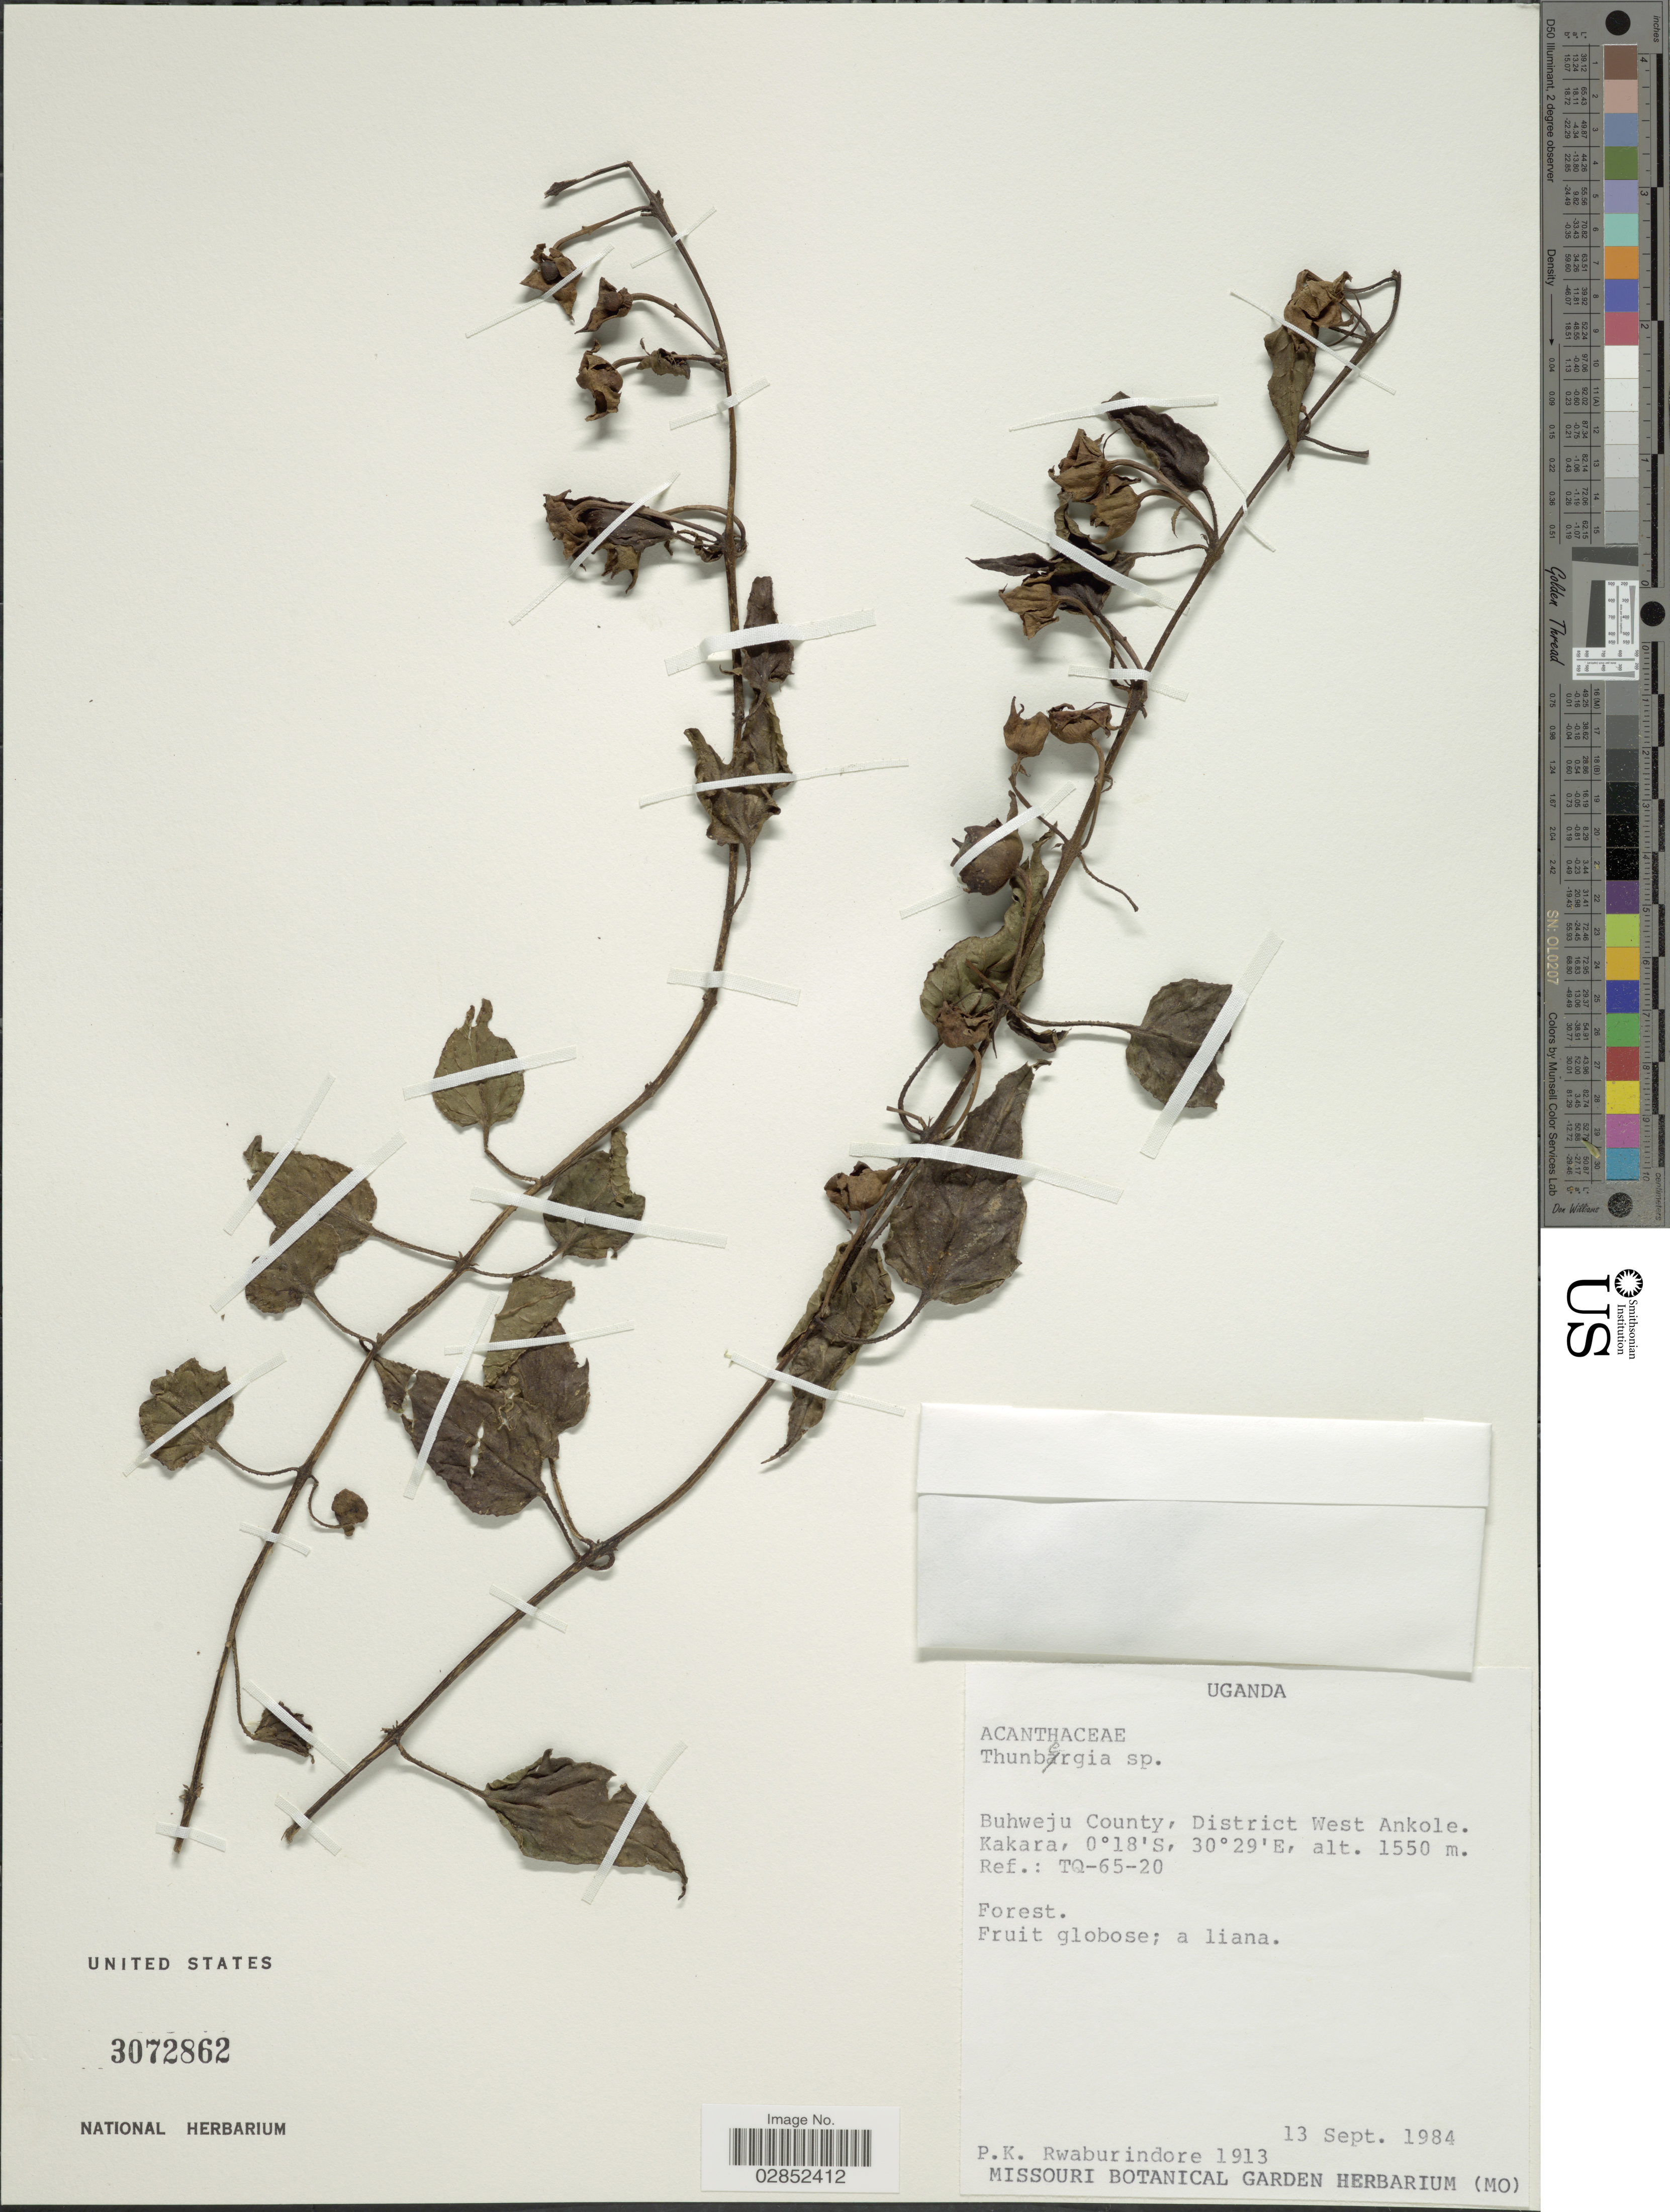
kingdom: Plantae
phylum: Tracheophyta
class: Magnoliopsida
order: Lamiales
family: Acanthaceae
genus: Thunbergia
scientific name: Thunbergia sp.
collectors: P. Rwaburindore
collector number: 1913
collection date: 1984-09-13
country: Uganda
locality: Buhweju County, District West Ankole, Kakara, Ref.: TQ-65-20.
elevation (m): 1550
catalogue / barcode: US 3072862